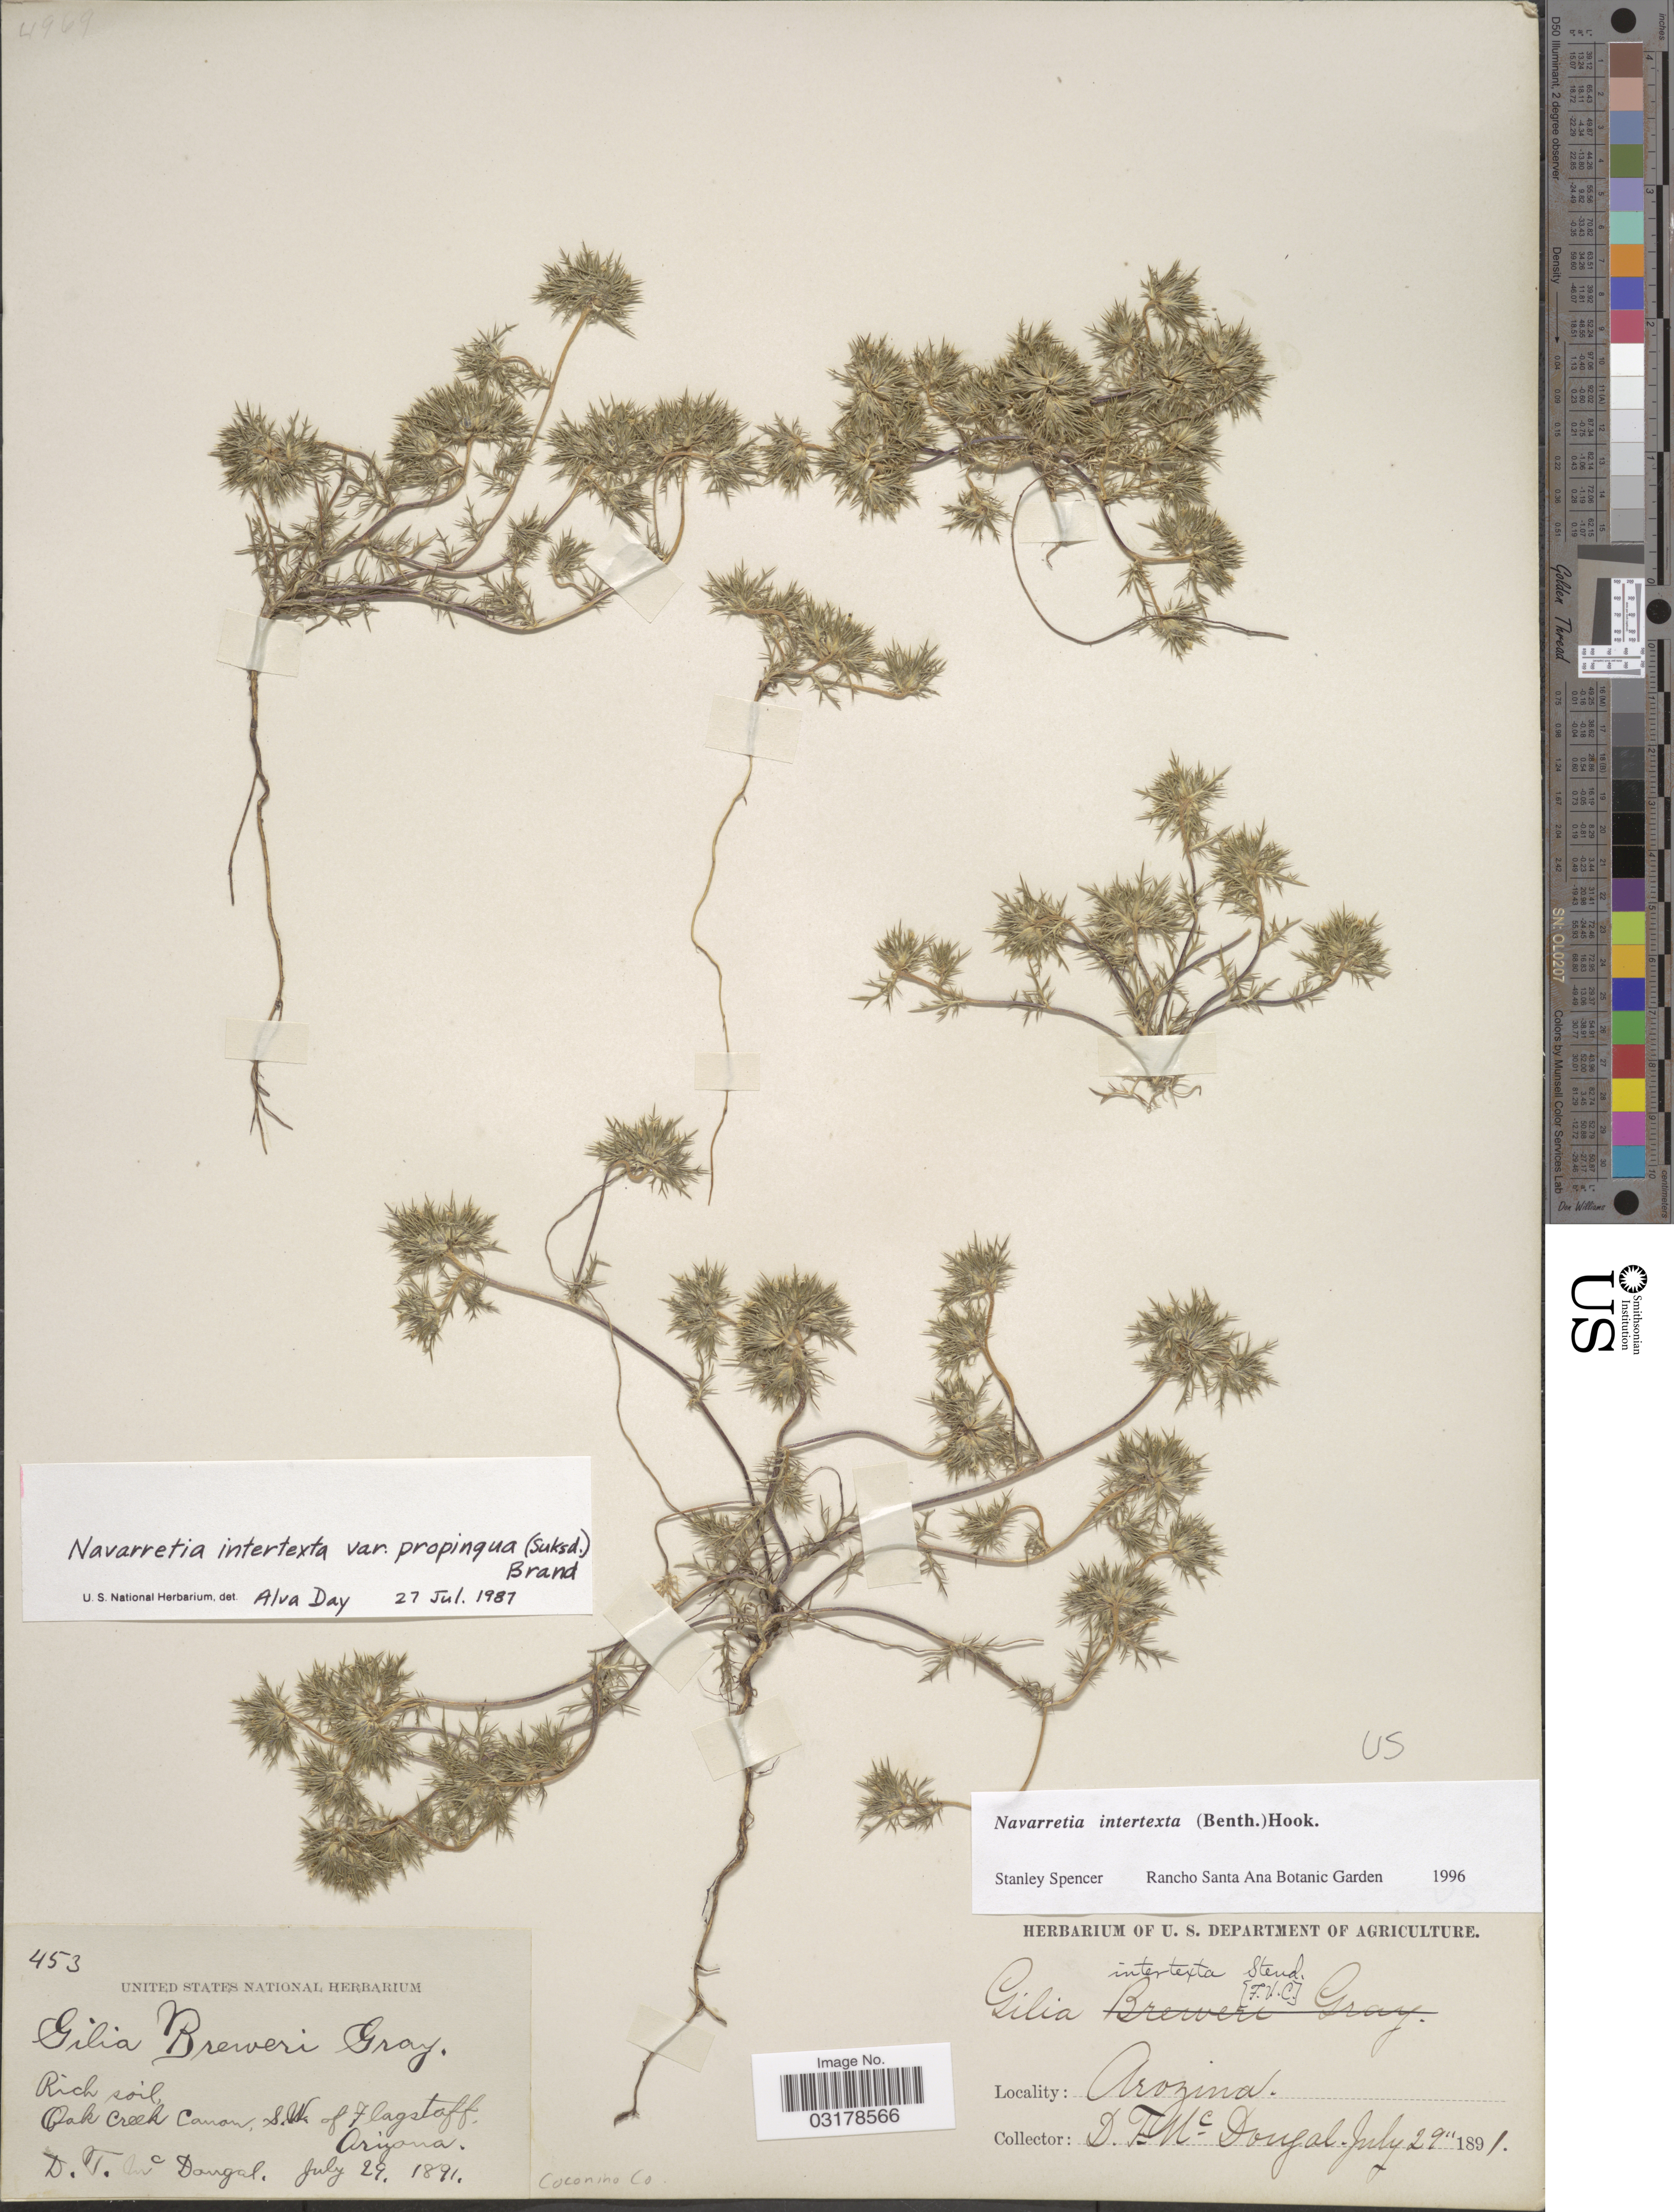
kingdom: Plantae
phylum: Tracheophyta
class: Magnoliopsida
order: Ericales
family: Polemoniaceae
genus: Navarretia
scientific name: Navarretia intertexta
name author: (Benth.) Hook.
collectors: D. McDougal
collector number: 453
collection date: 1891-07-29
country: United States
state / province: Arizona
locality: Oak Creek Canon, S.W. of Flagstaff. Coconino Co.